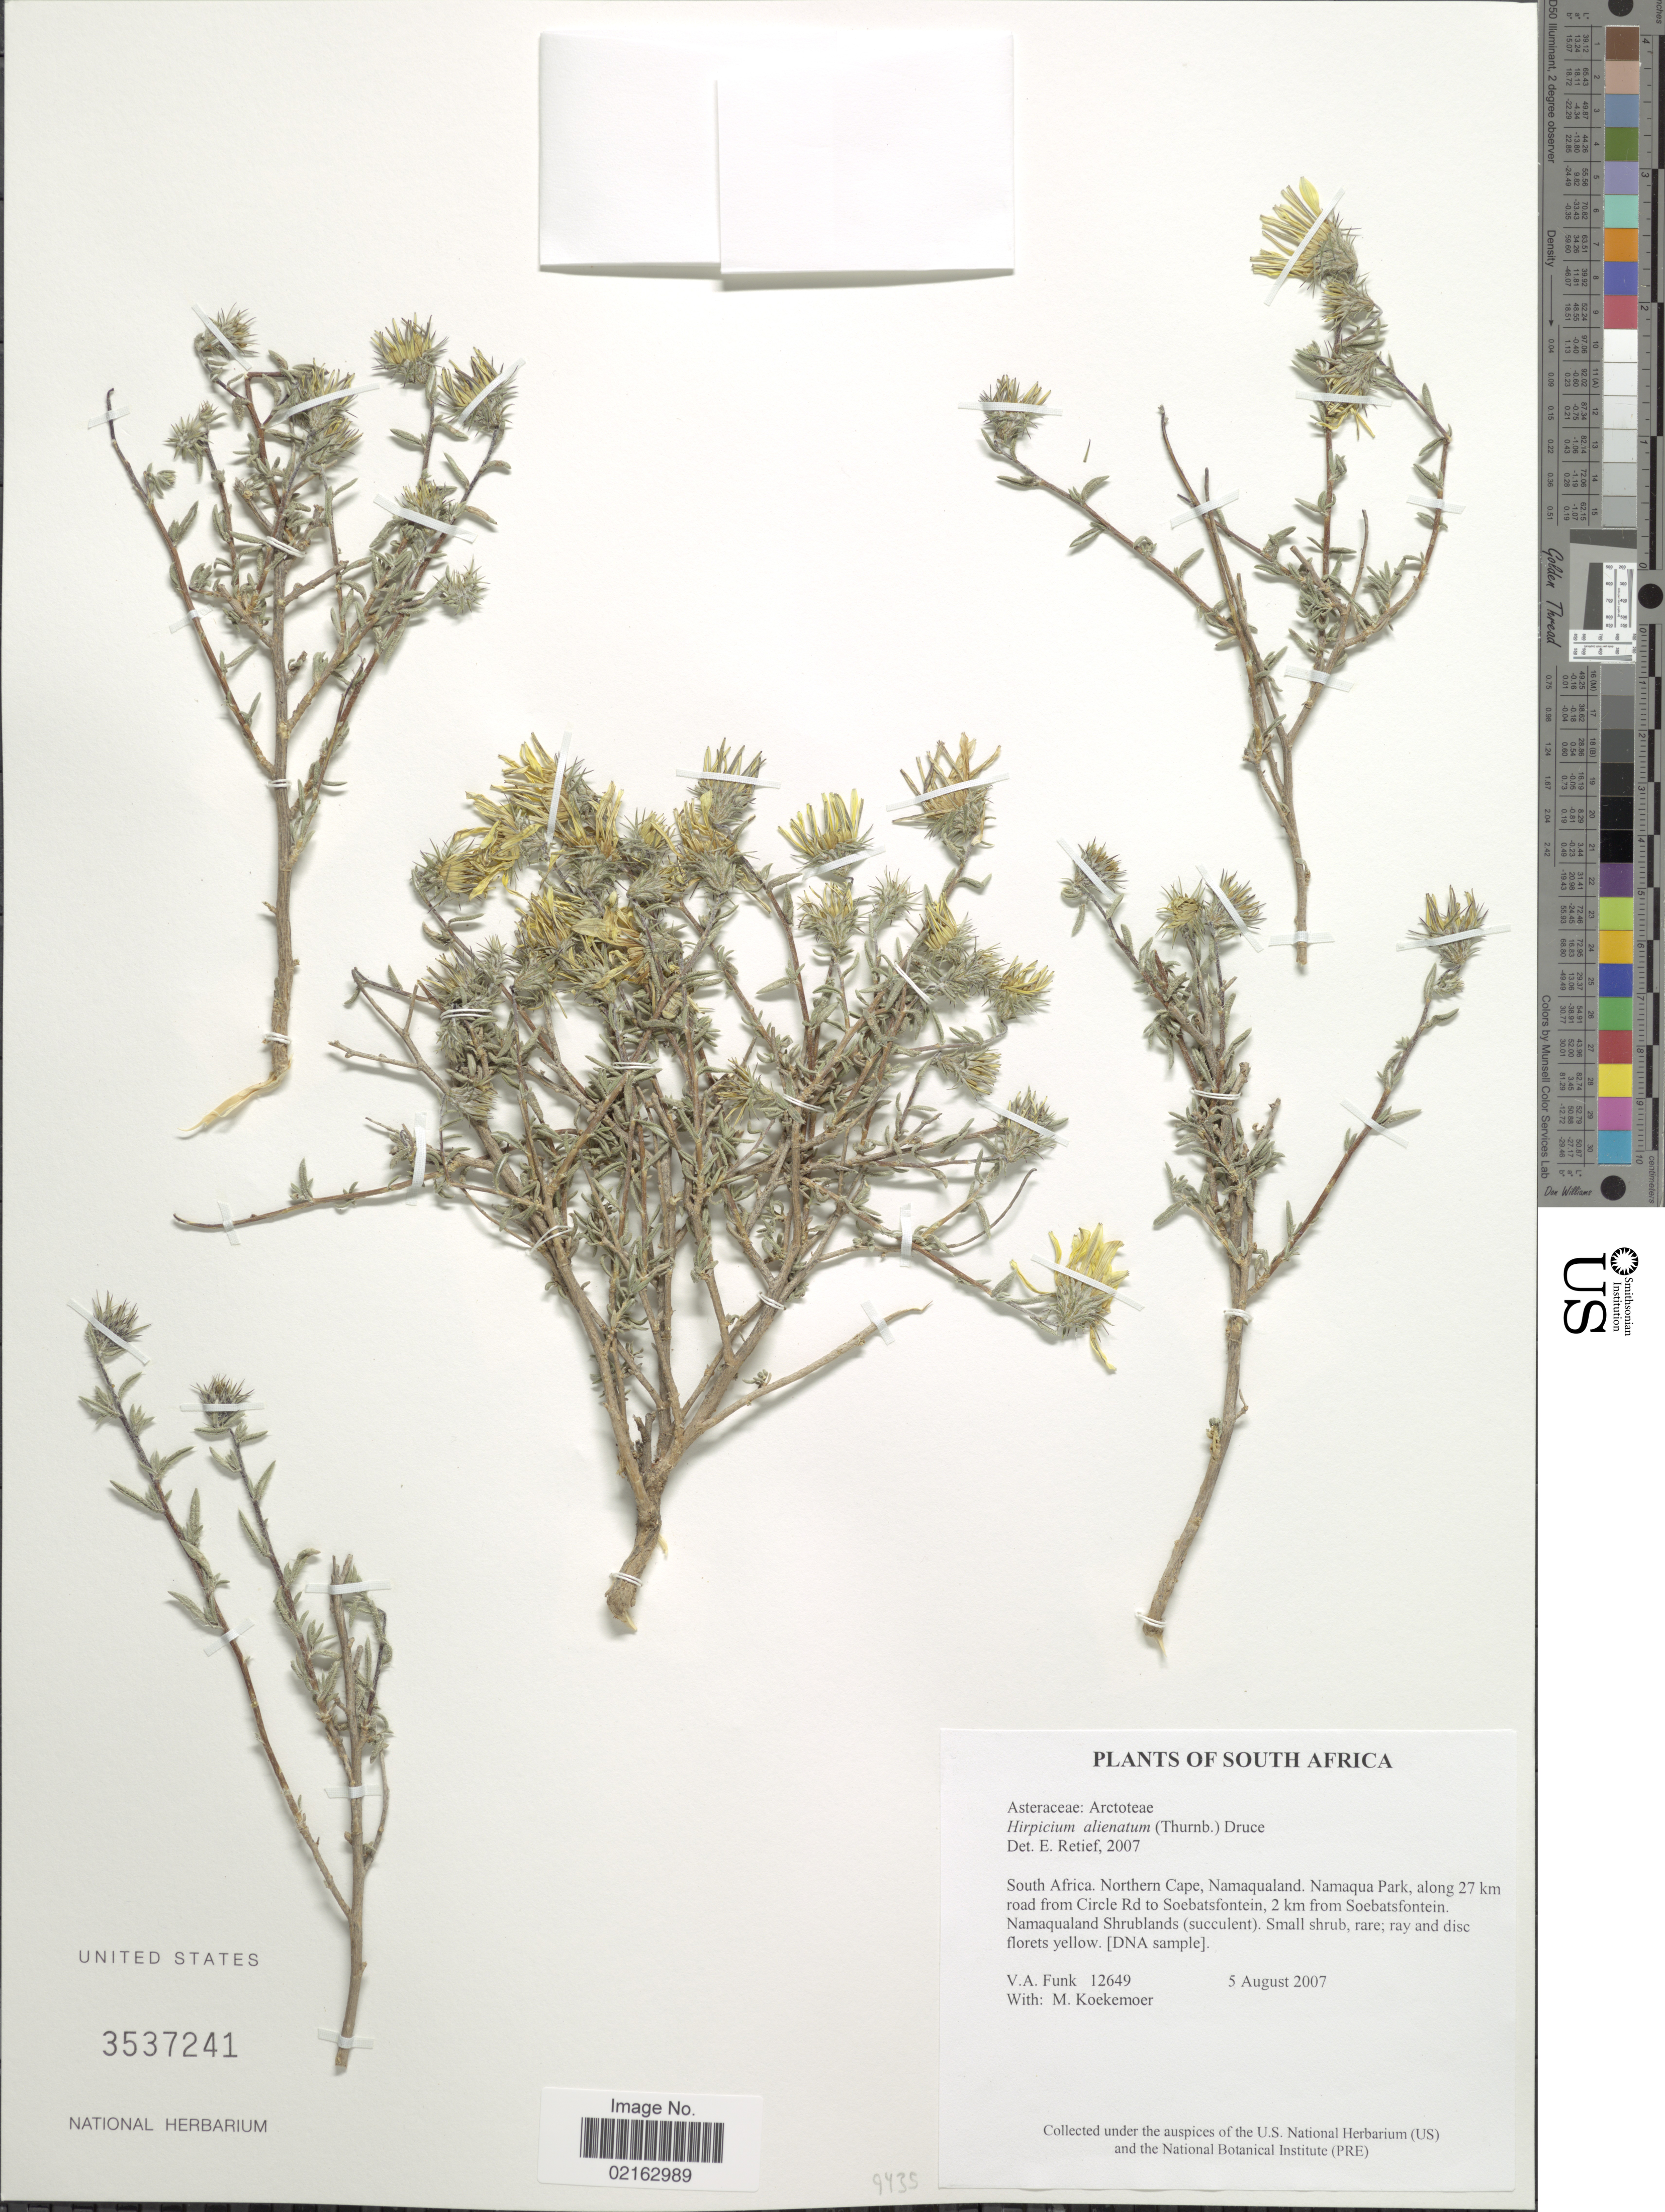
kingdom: Plantae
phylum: Tracheophyta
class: Magnoliopsida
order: Asterales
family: Asteraceae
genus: Hirpicium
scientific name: Hirpicium alienatum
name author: (Thunb.) Druce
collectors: V. Funk & M. Koekemoer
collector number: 12649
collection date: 2007-08-05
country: South Africa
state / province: Northern Cape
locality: South Africa. Northern Cape, Namaqualand. Namaqua Park, along 27 km road from Circle Rd to Soebatsfontein, 2 km from Soebatsfontein. Namaqualand Shrublands (succulent)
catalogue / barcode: US 3537241